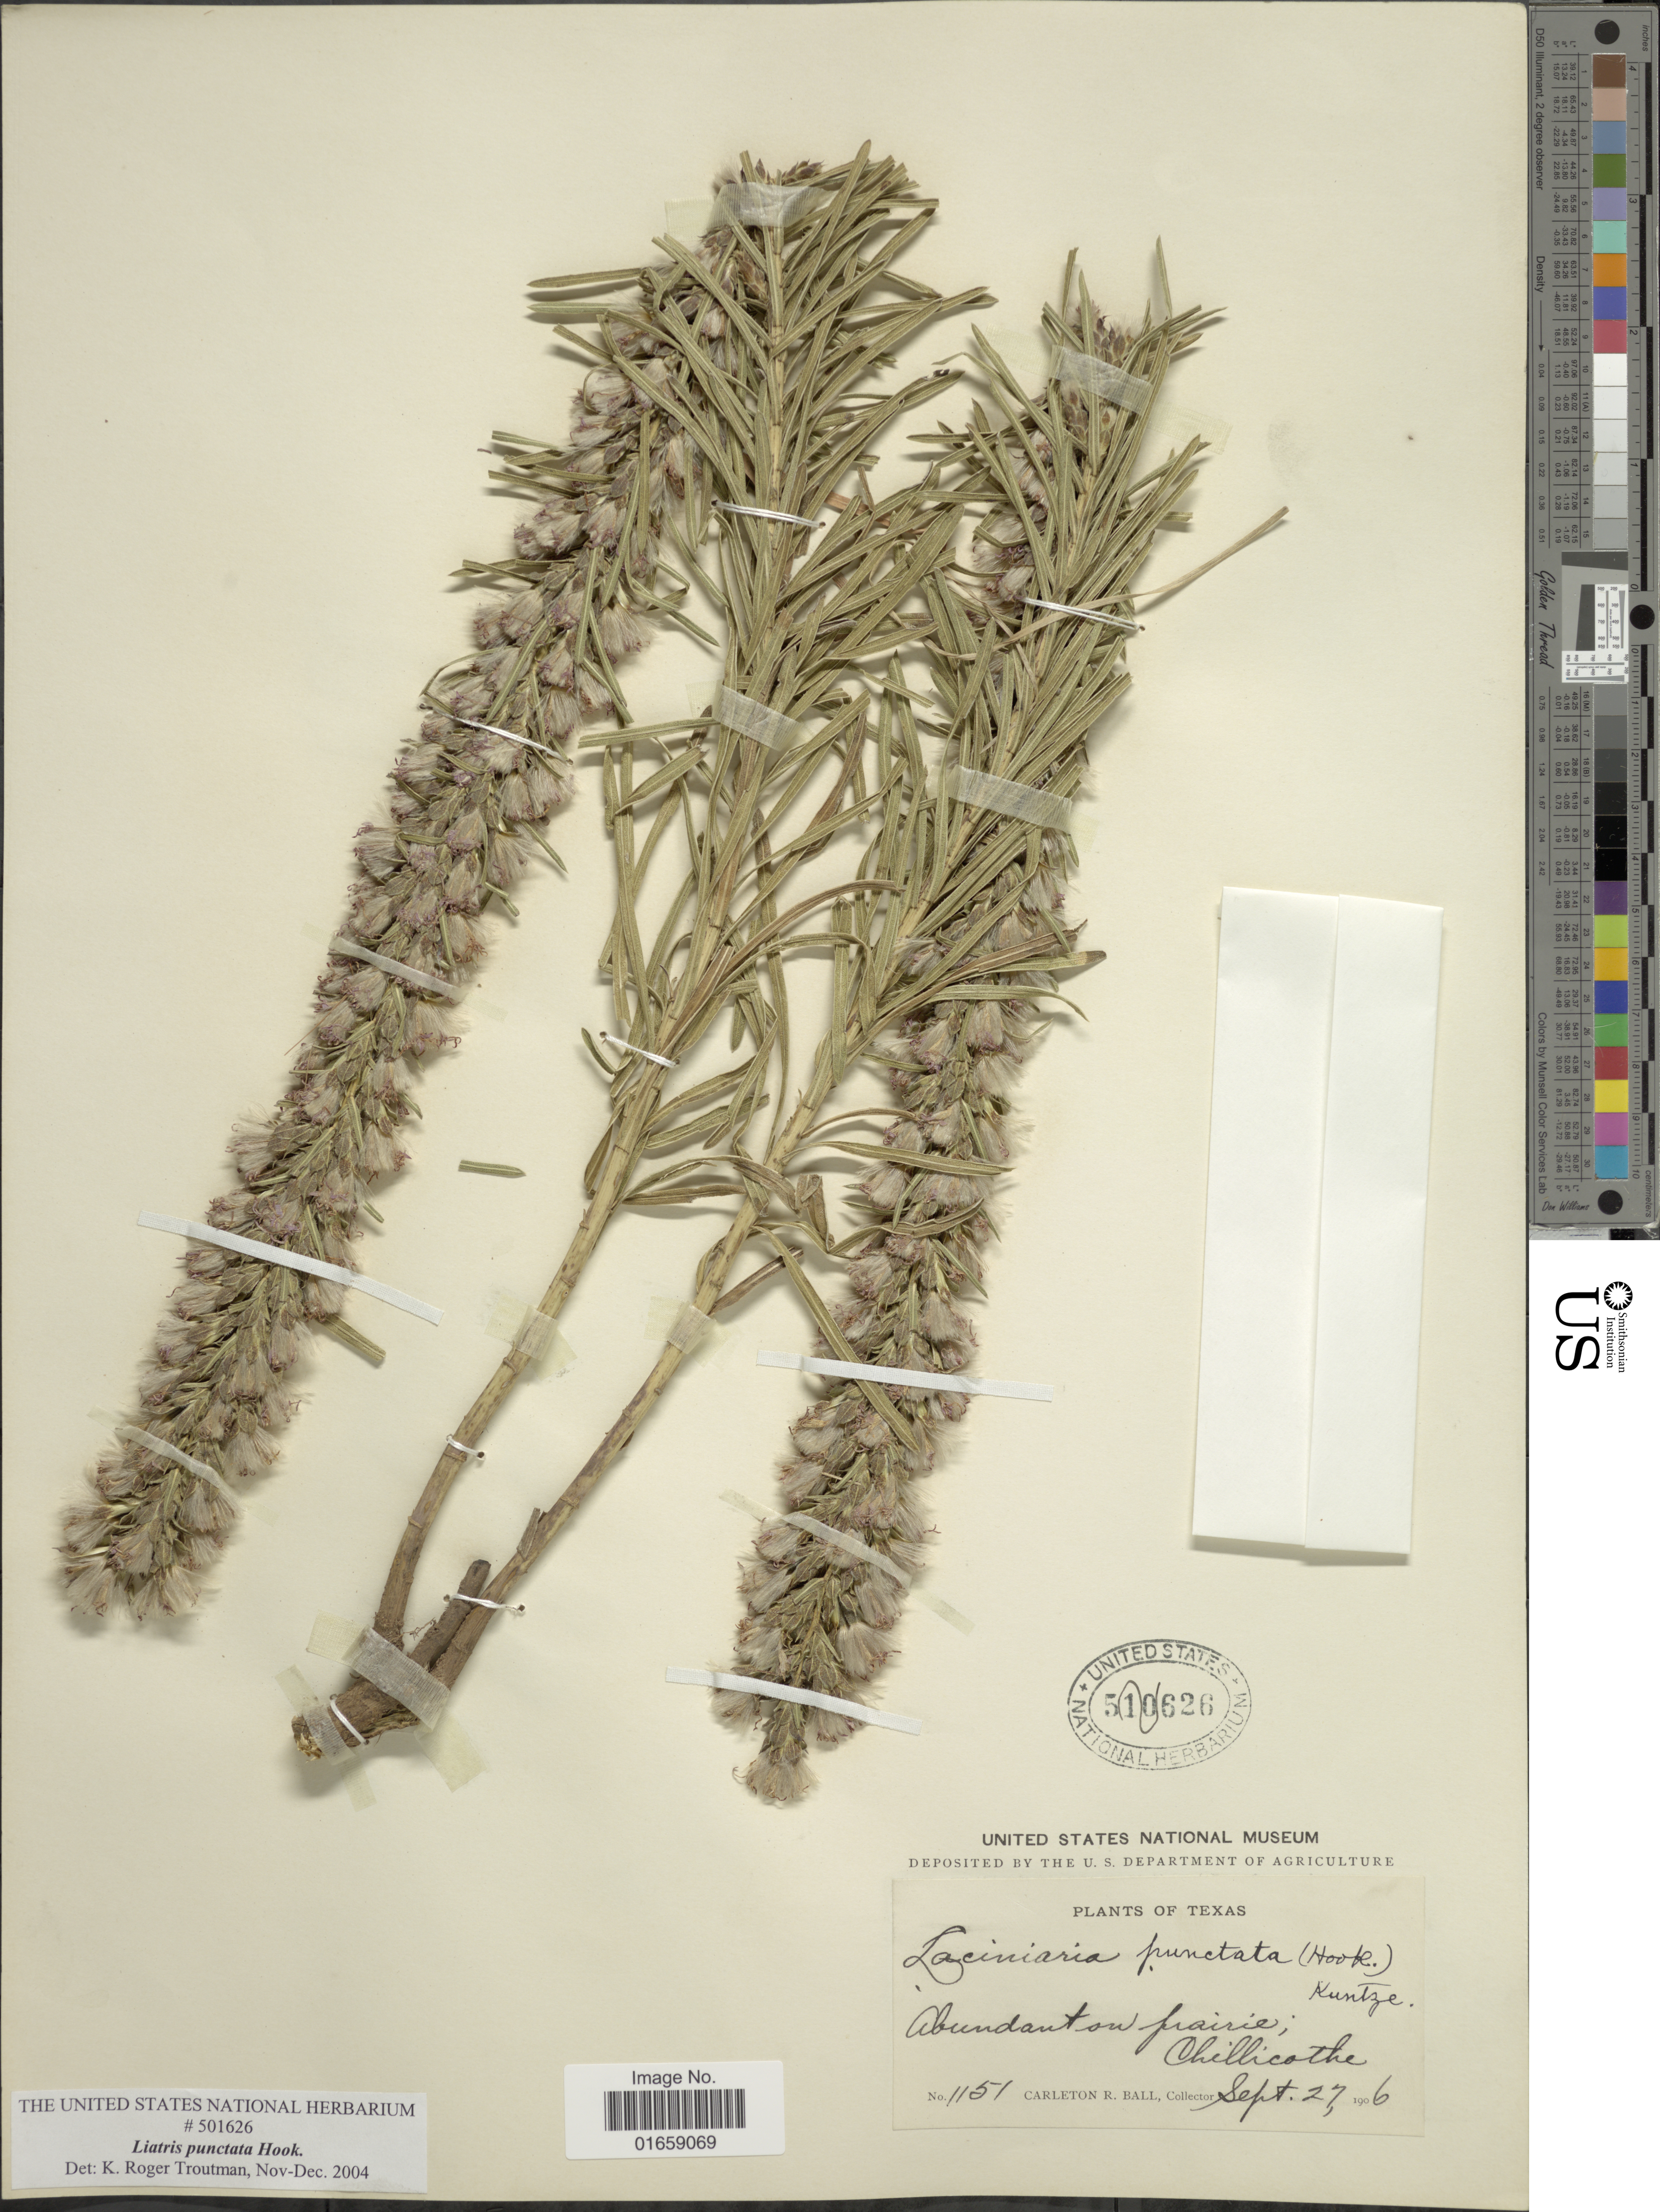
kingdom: Plantae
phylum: Tracheophyta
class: Magnoliopsida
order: Asterales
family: Asteraceae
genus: Liatris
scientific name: Liatris punctata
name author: Hook.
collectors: C. R. Ball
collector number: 1151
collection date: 1906-09-27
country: United States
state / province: Texas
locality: Abundant Prairies, Chillicothe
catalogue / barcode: US 510626